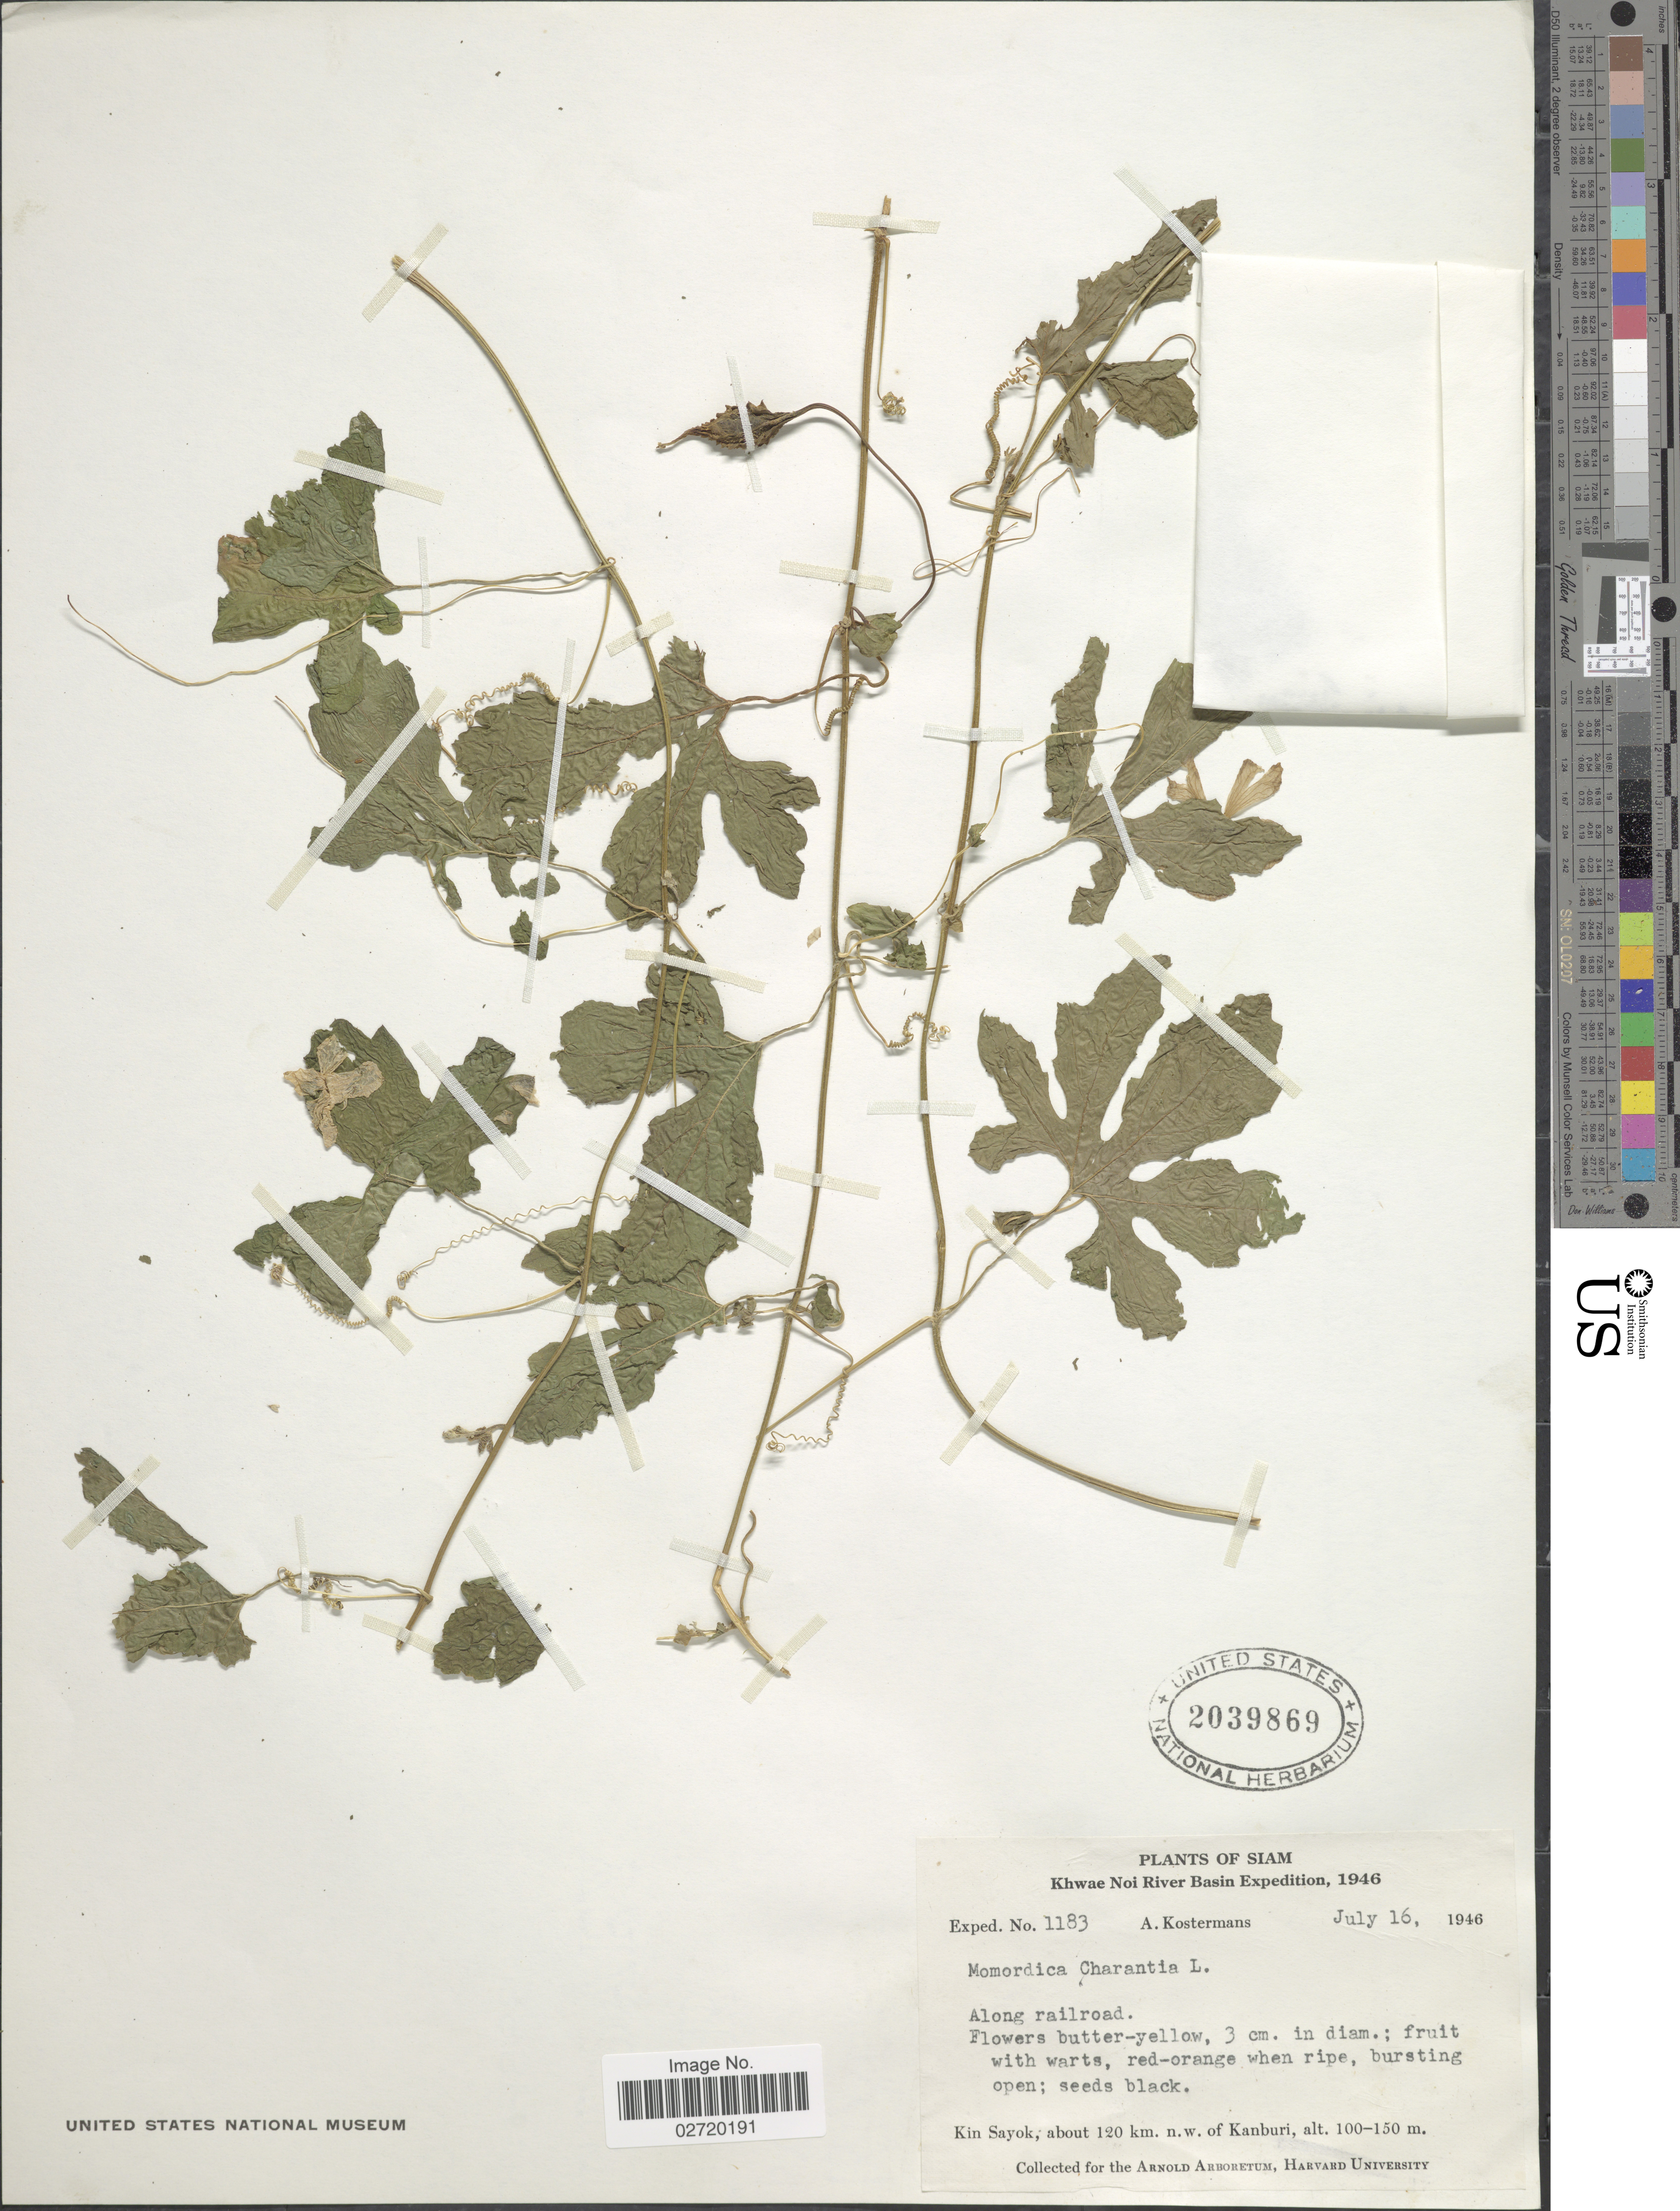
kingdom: Plantae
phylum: Tracheophyta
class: Magnoliopsida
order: Cucurbitales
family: Cucurbitaceae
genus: Momordica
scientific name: Momordica charantia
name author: L.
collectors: A. J. G. Kostermans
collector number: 1183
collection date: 1946-07-16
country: Thailand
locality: Siam, Khwae Noi River Basin, along railroad, Kin Sayok, about 120 km n.w. of Kanburi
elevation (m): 100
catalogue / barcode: US 2039869